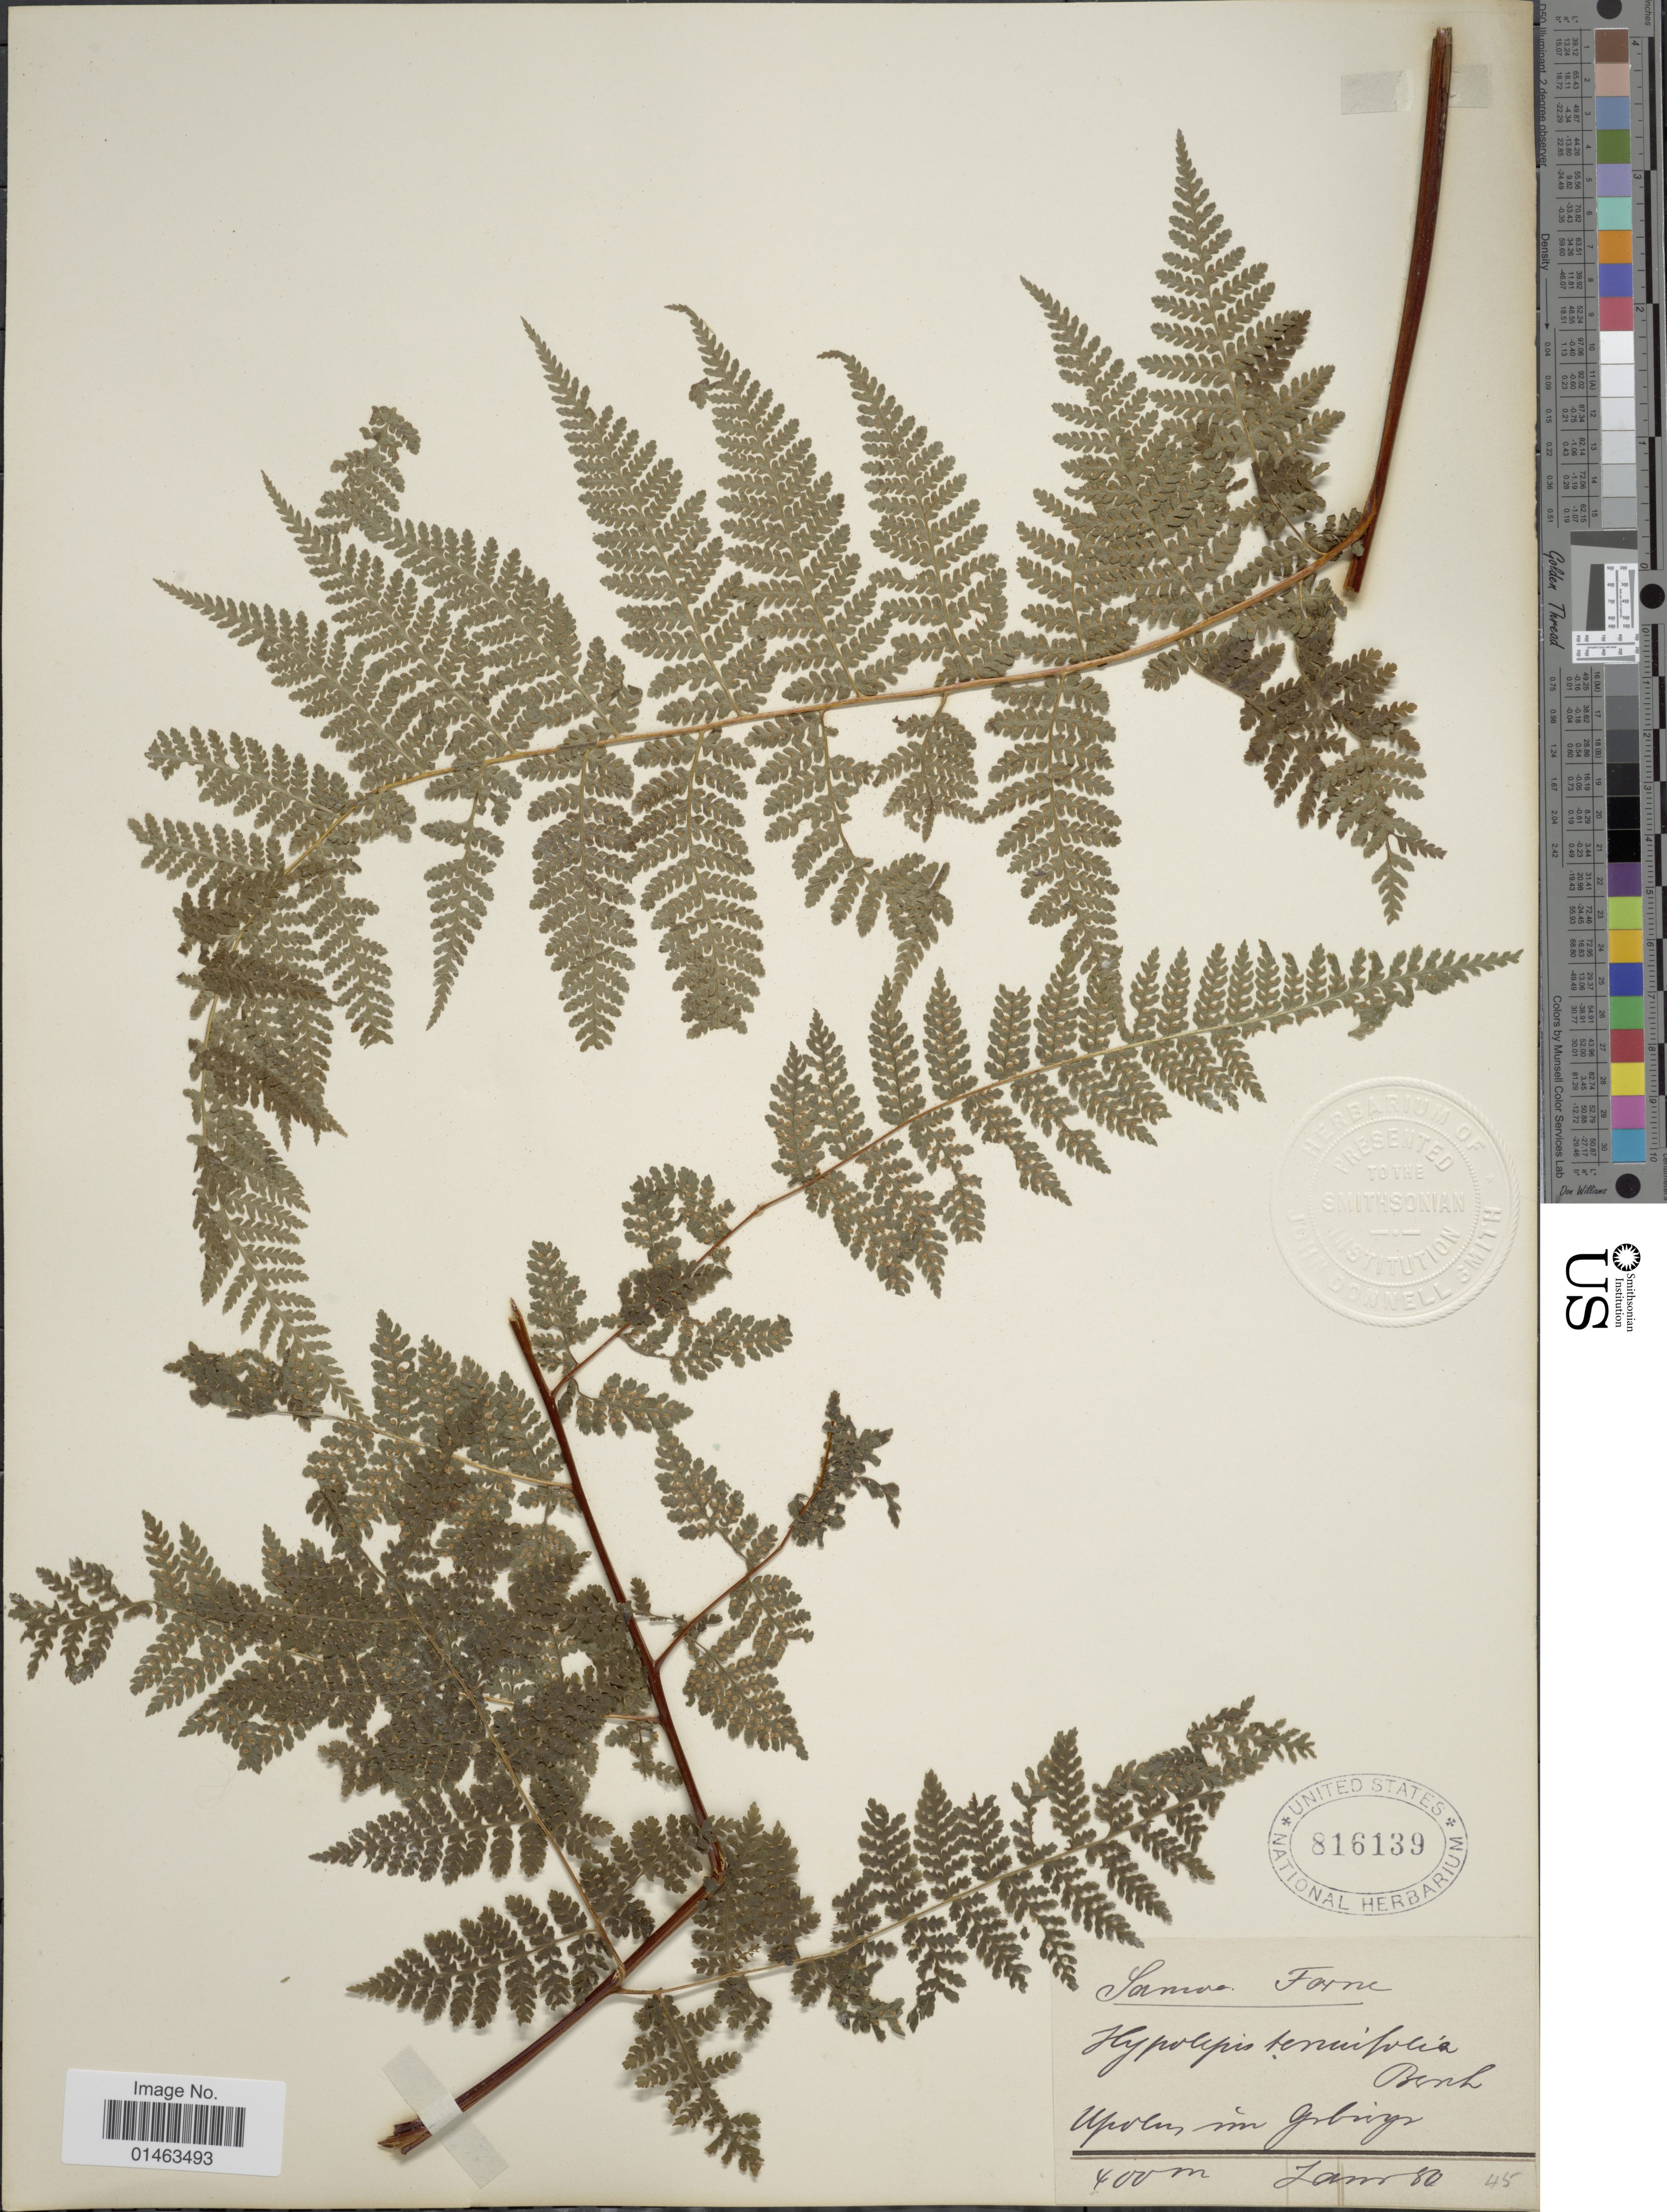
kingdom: Plantae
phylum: Tracheophyta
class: Polypodiopsida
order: Polypodiales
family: Dennstaedtiaceae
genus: Hypolepis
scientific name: Hypolepis tenuifolia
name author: (G. Forst.) Bernh.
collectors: Lam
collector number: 45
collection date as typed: Transcribed d/m/y: //80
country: Samoa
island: Upolu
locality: Samoa. Upolu im gerbirge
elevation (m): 400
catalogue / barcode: US 816139